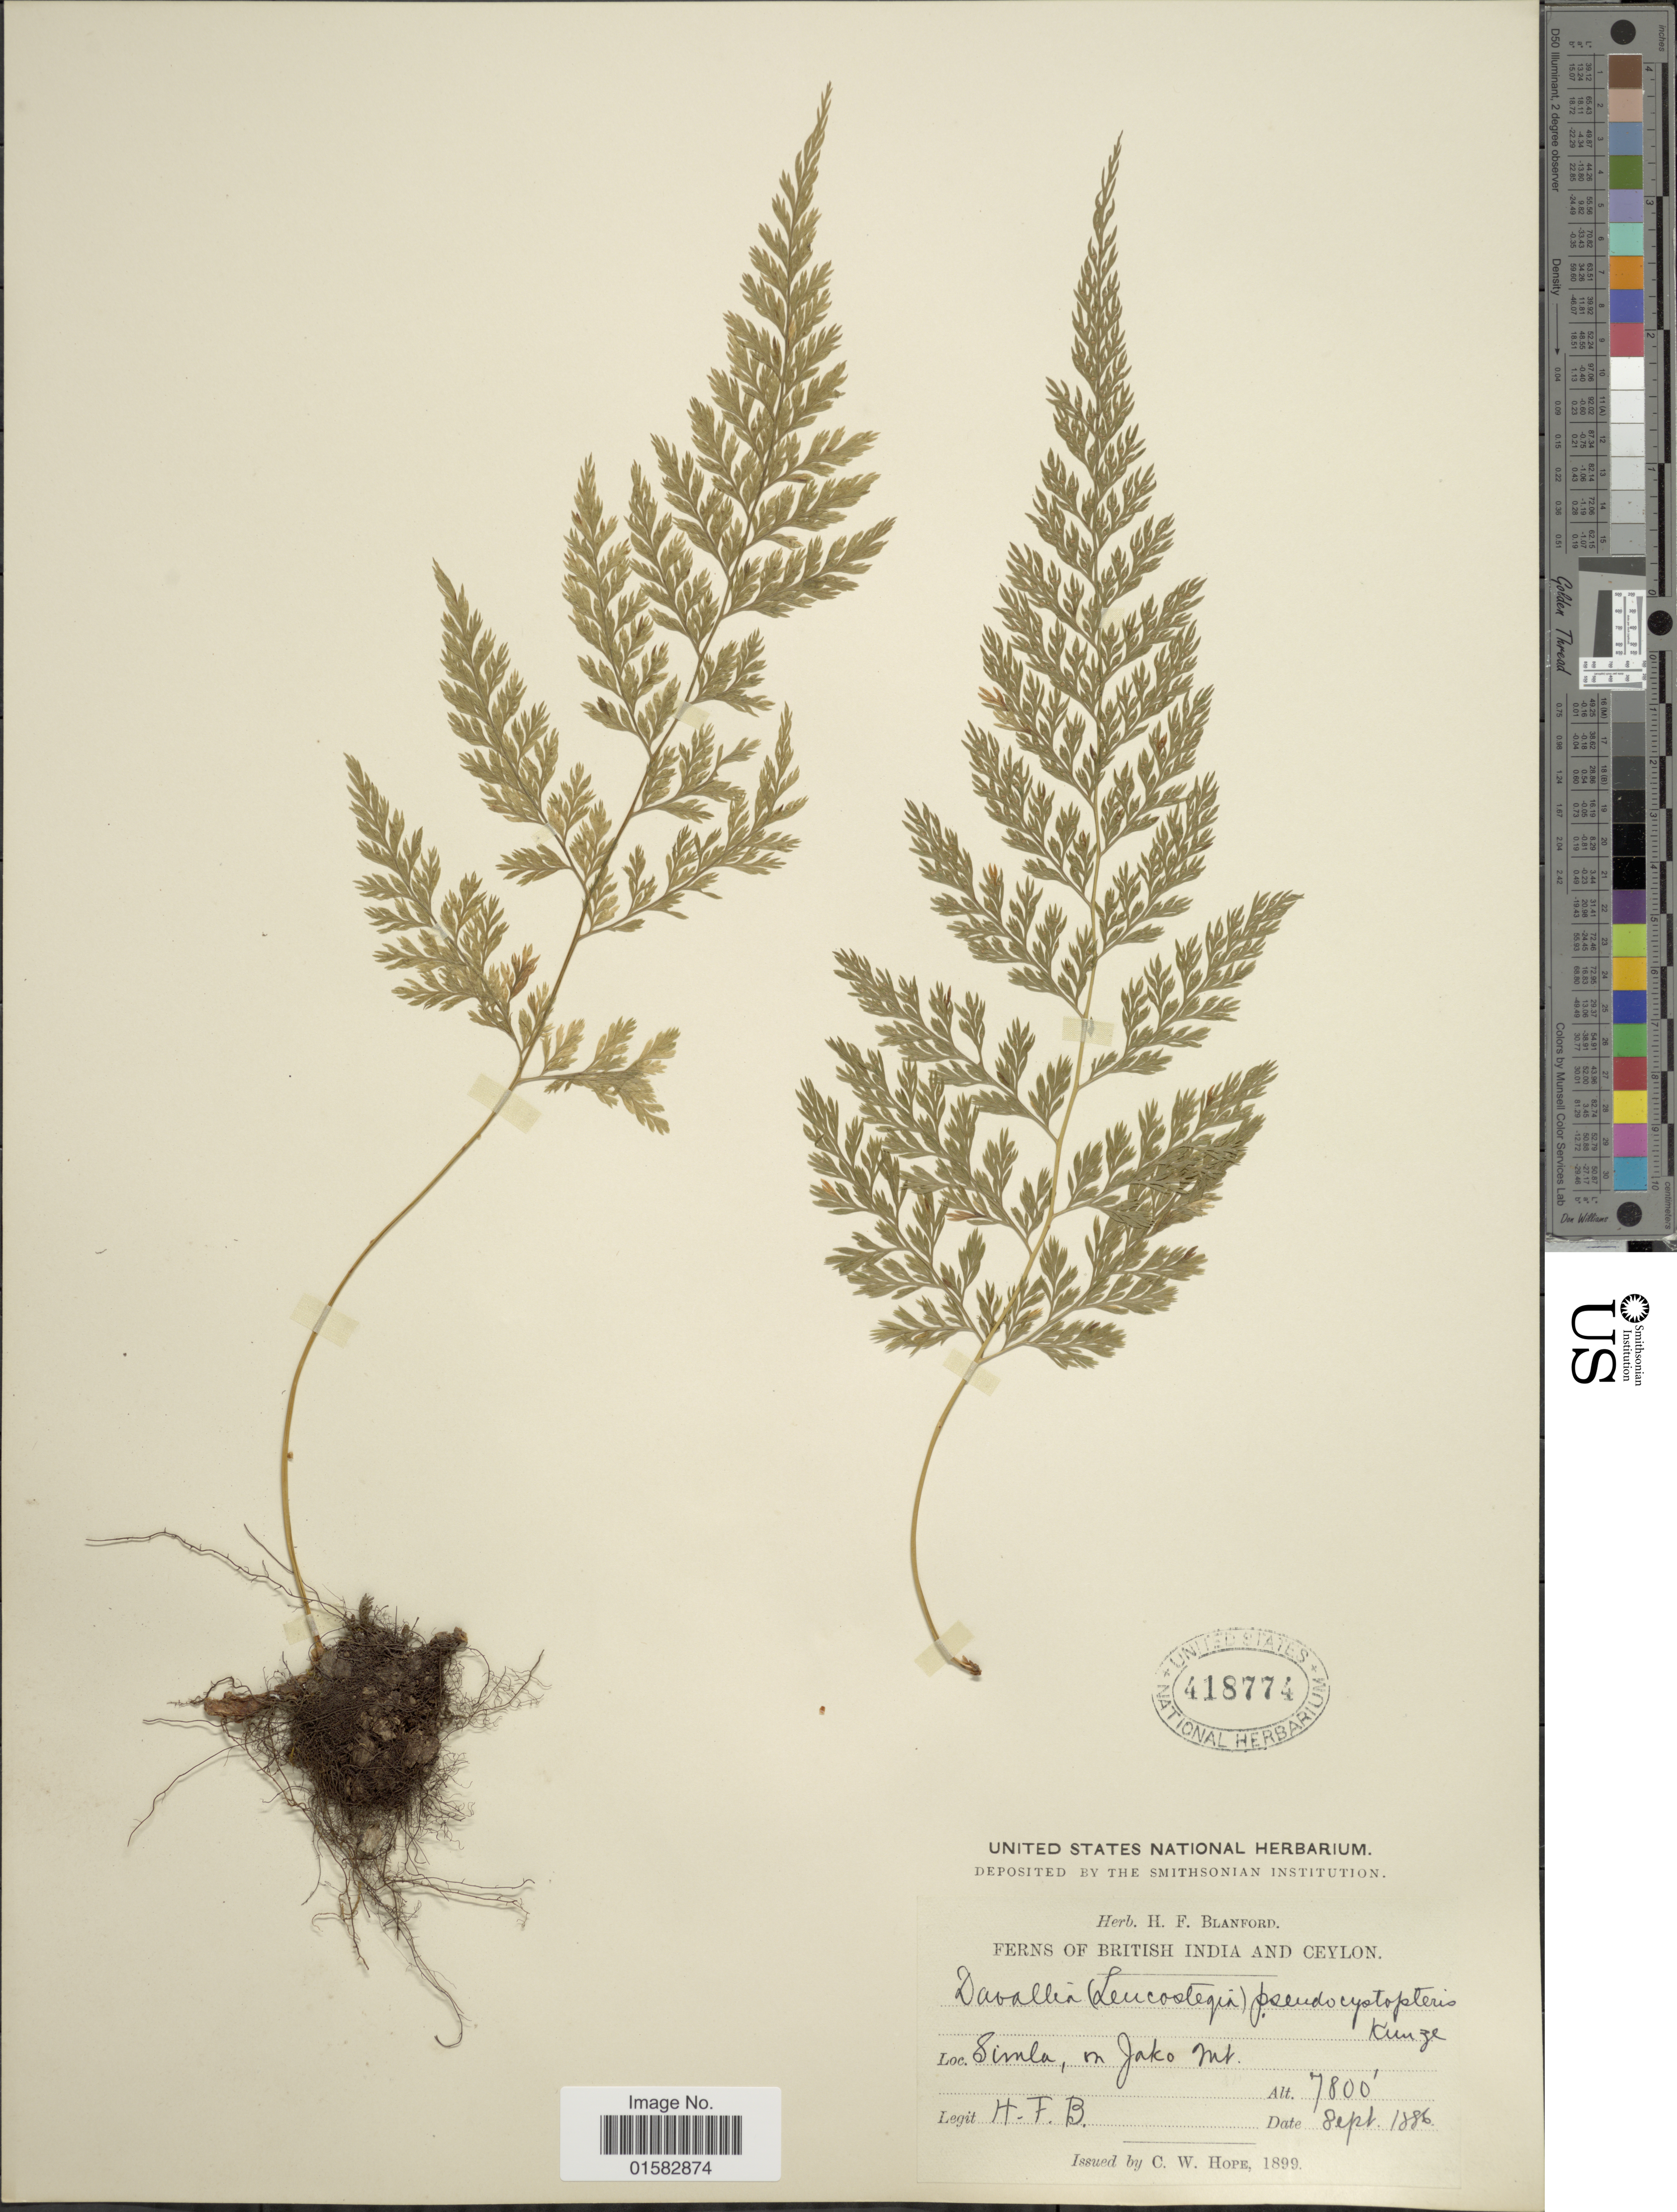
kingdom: Plantae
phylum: Tracheophyta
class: Polypodiopsida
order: Polypodiales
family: Davalliaceae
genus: Davallia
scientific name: Davallia pulchra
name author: D. Don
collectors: H. Blanford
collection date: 1886-09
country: India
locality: British India and Ceylon, Snilta and Jako Mts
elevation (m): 2377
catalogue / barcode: US 418774